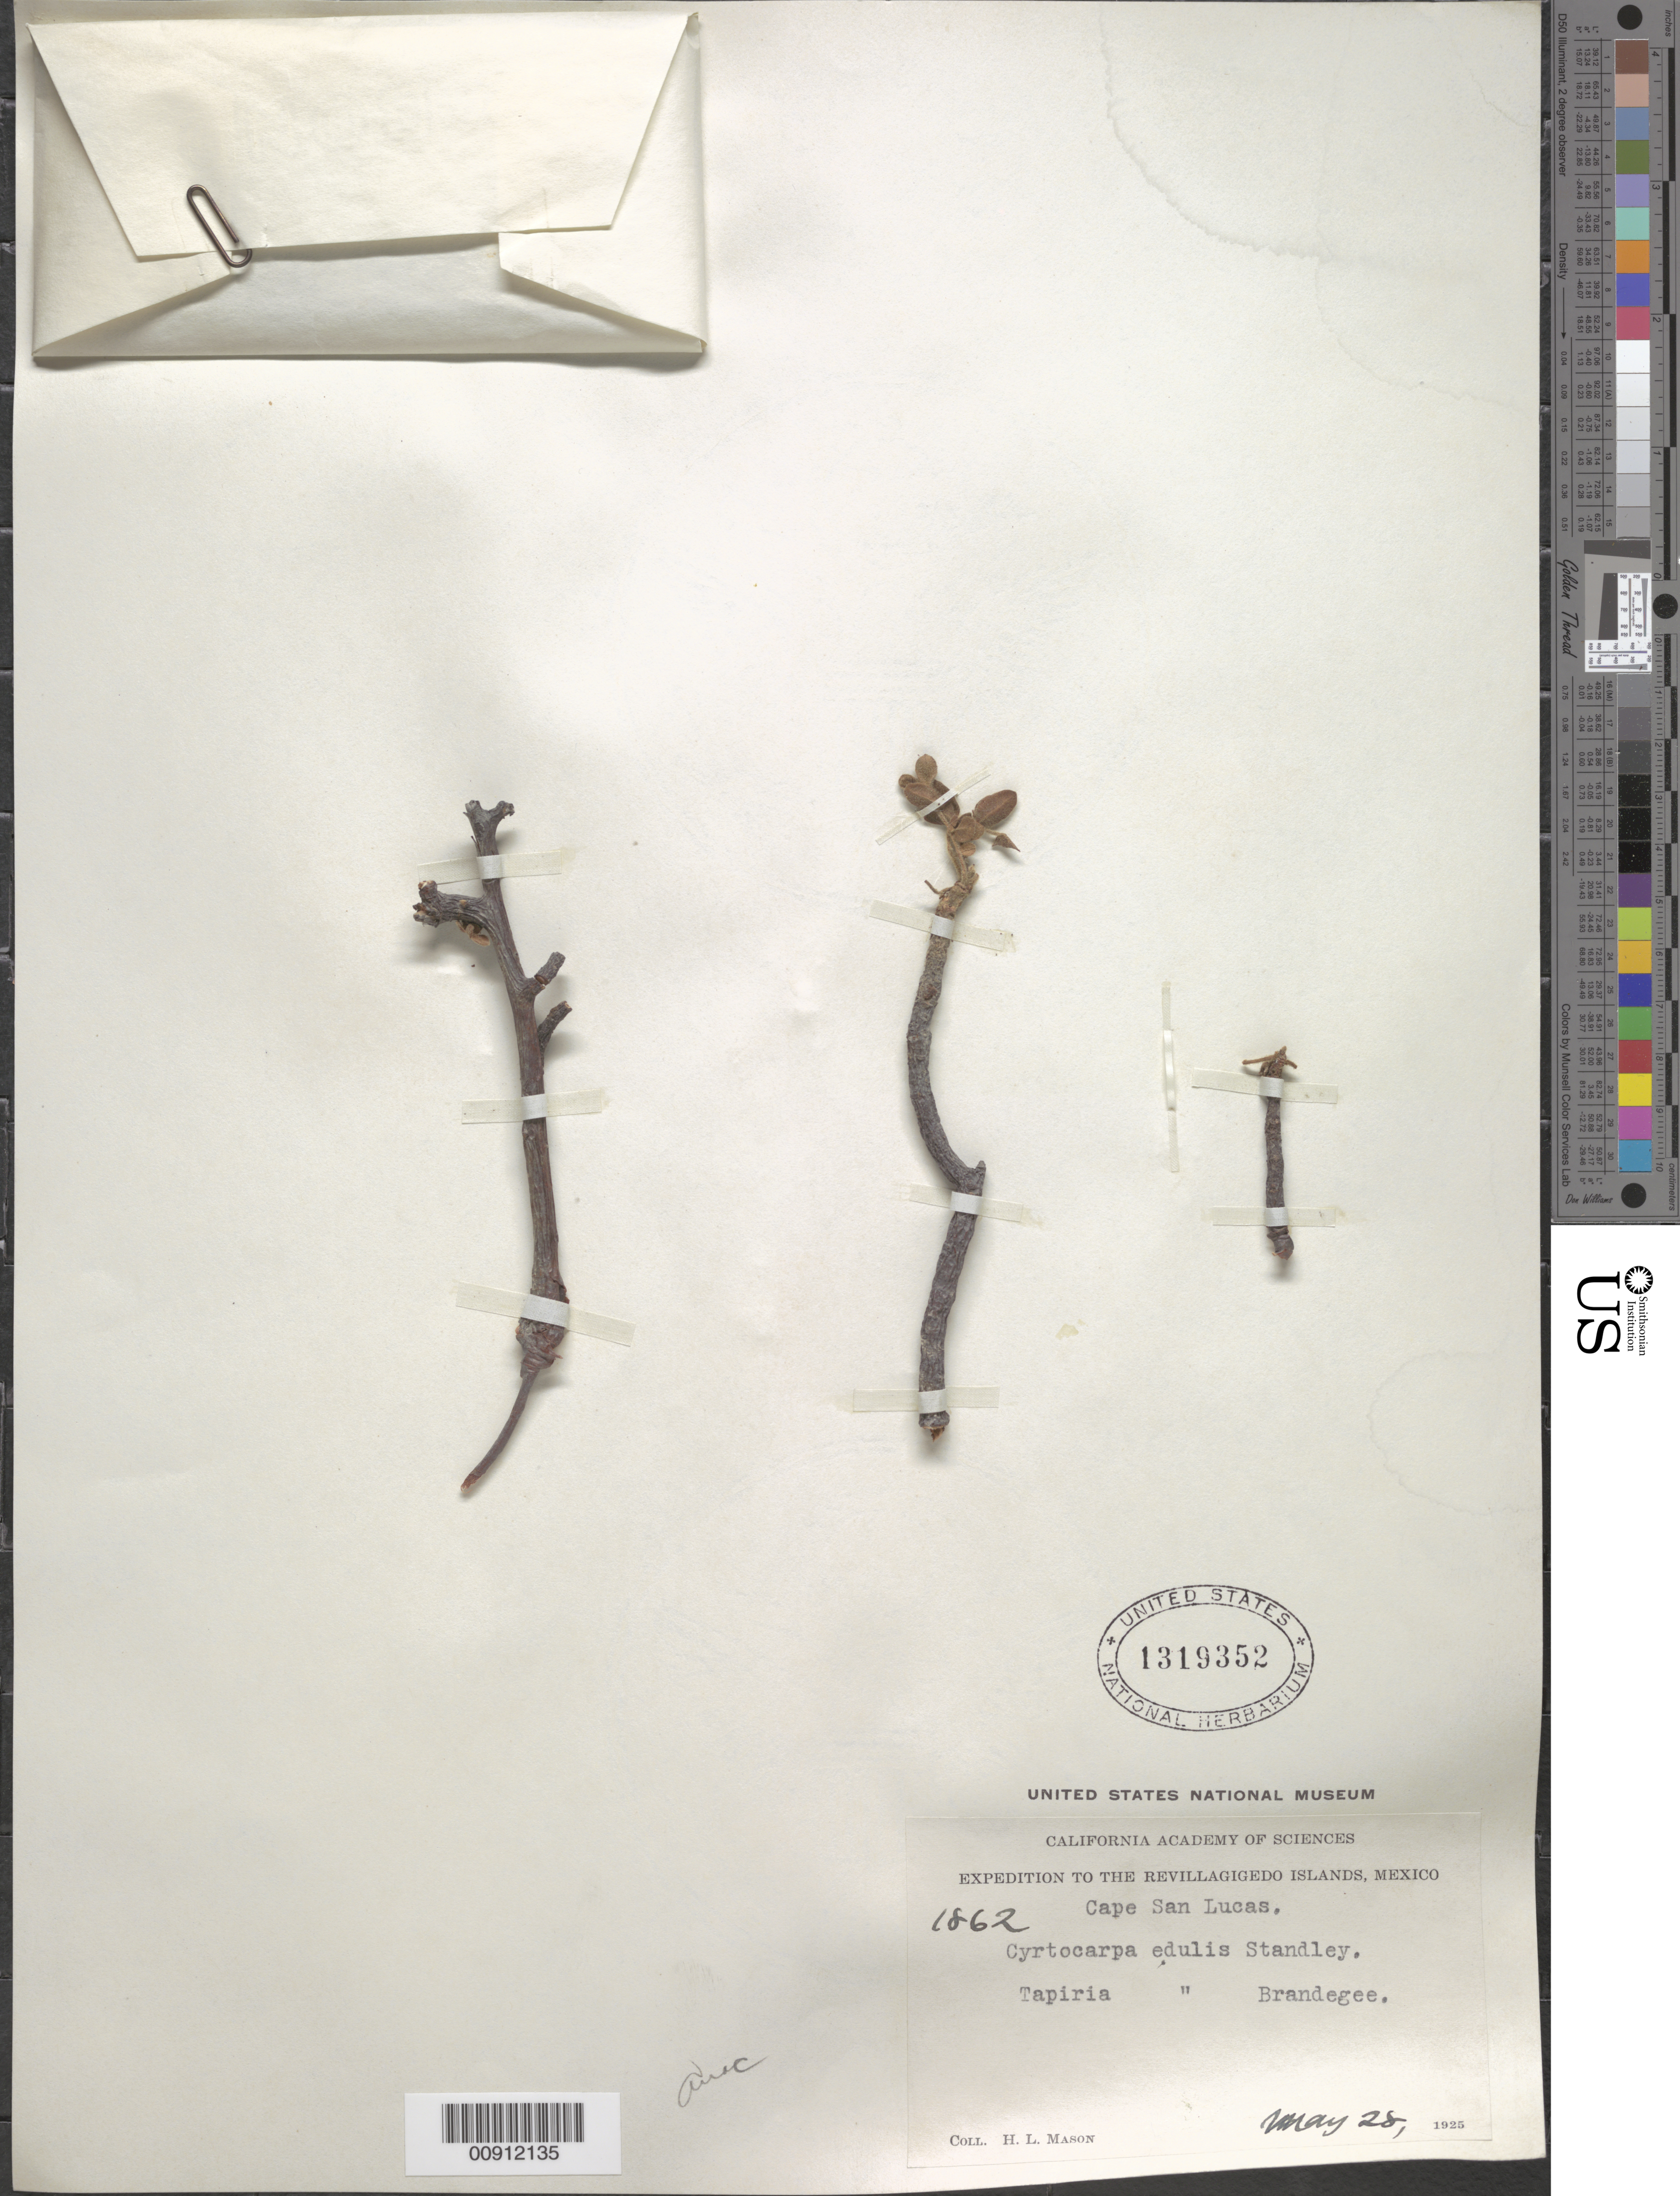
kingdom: Plantae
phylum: Tracheophyta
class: Magnoliopsida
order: Sapindales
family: Anacardiaceae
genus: Cyrtocarpa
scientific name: Cyrtocarpa edulis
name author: (Brandegee) Standl.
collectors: H. L. Mason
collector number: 1862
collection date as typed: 28 May 1925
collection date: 1925-05-28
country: Mexico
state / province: Baja California Sur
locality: Cape San Lucas.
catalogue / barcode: US 1319352